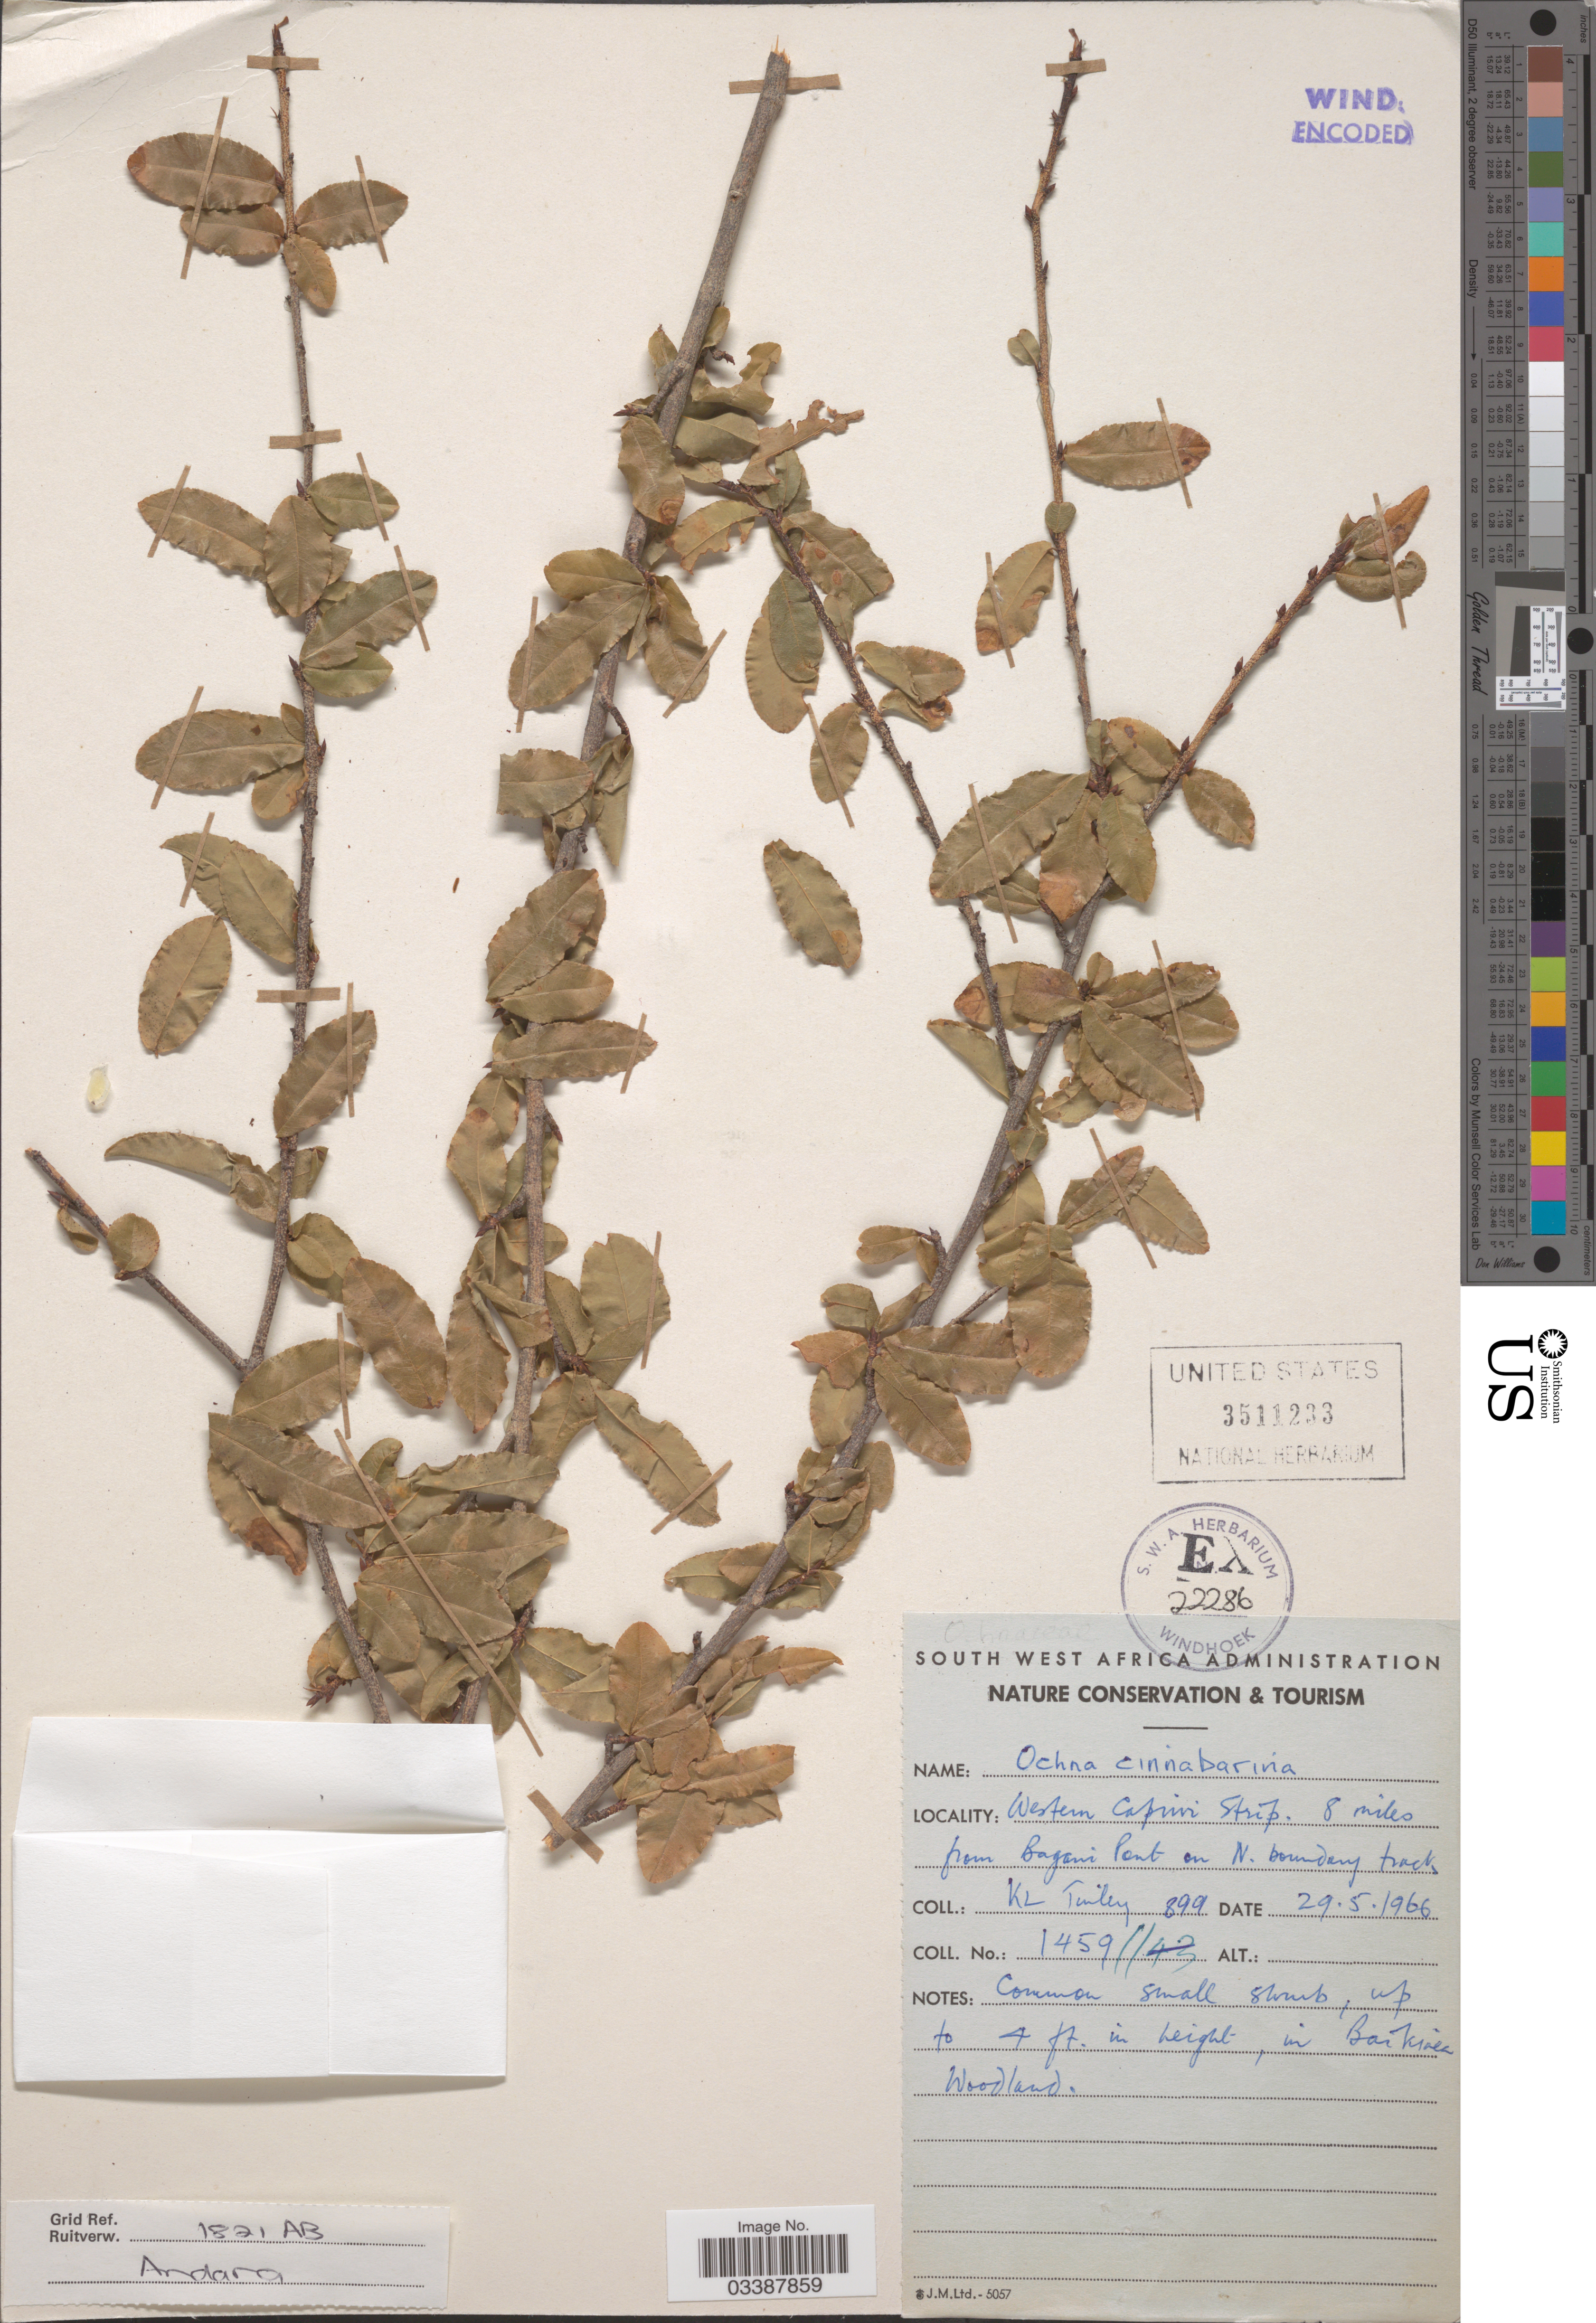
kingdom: Plantae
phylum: Tracheophyta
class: Magnoliopsida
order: Malpighiales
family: Ochnaceae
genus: Ochna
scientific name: Ochna cinnabarina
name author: Engl. & Gilg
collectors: K. Tinley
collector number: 899/1459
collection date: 1966-05-29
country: Namibia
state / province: Caprivi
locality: Western Caprivi Strip. 8 miles from Bagani Pont on N. boundary track.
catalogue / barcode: US 3511233